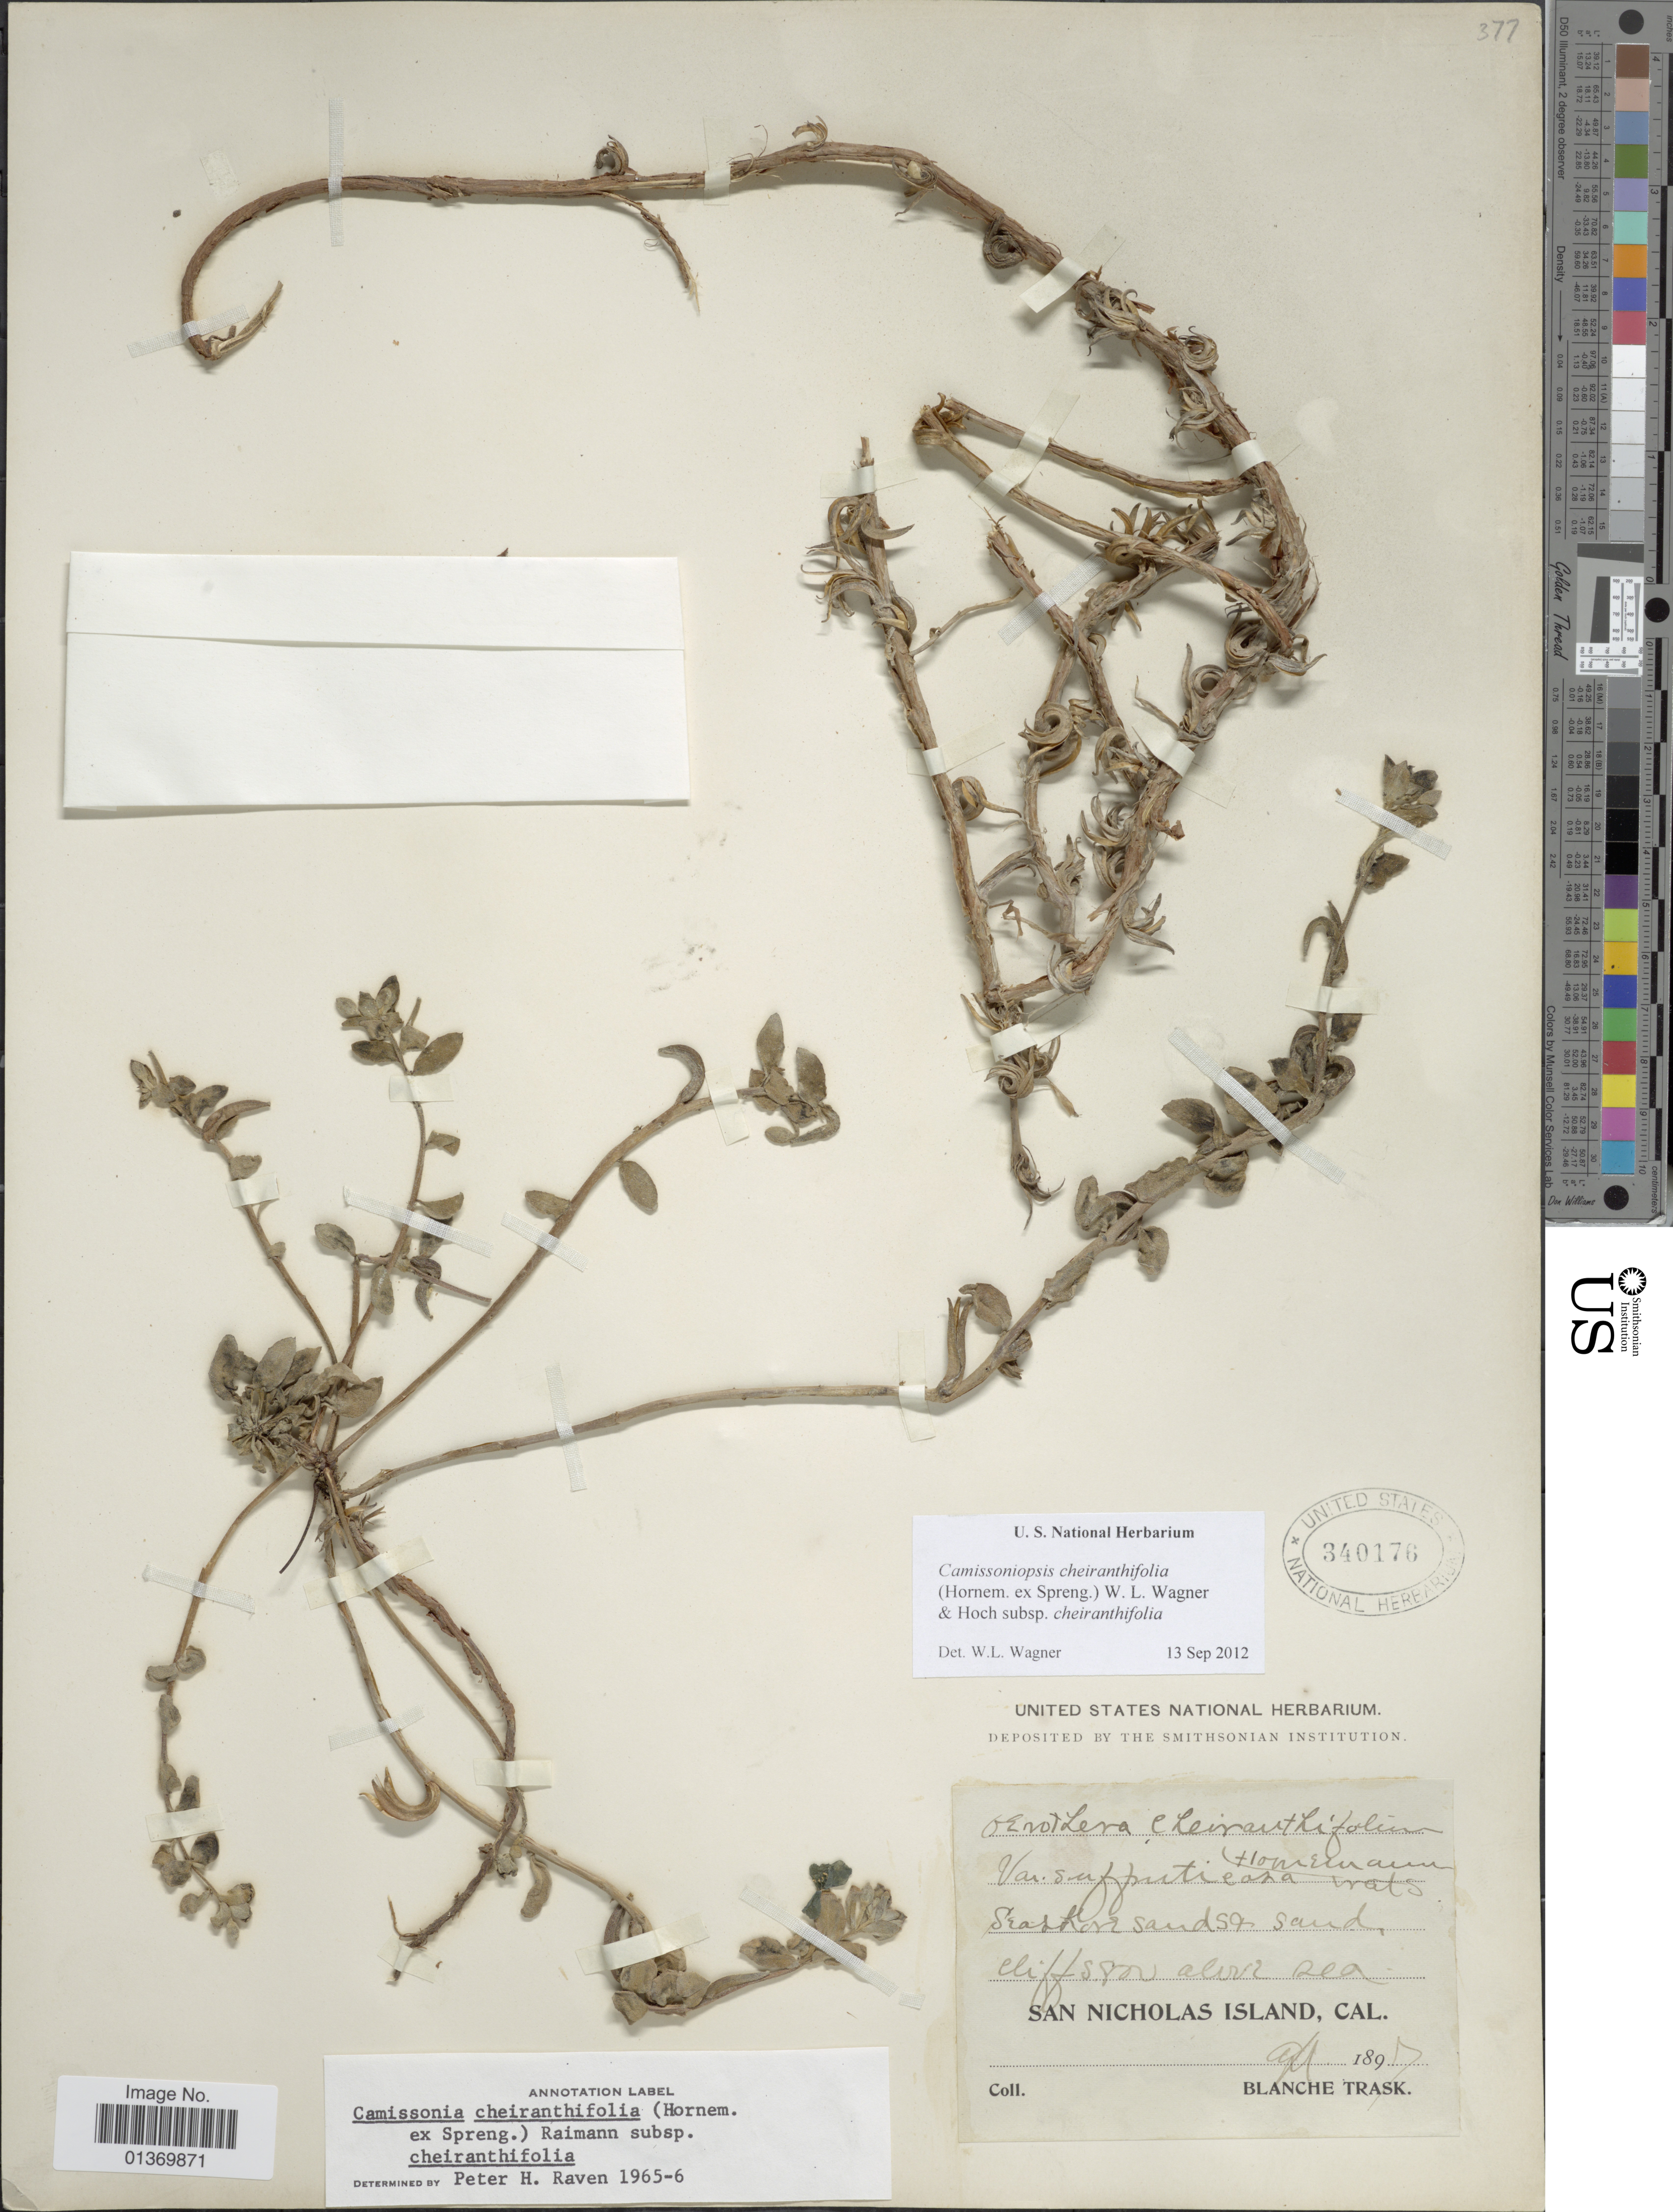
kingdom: Plantae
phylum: Tracheophyta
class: Magnoliopsida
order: Myrtales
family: Onagraceae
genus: Camissoniopsis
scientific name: Camissoniopsis cheiranthifolia subsp. cheiranthifolia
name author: (Hornem. ex Spreng.) W.L. Wagner & Hoch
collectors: B. Trask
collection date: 1897-04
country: United States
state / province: California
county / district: Ventura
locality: San Nicholas Island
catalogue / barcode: US 340176